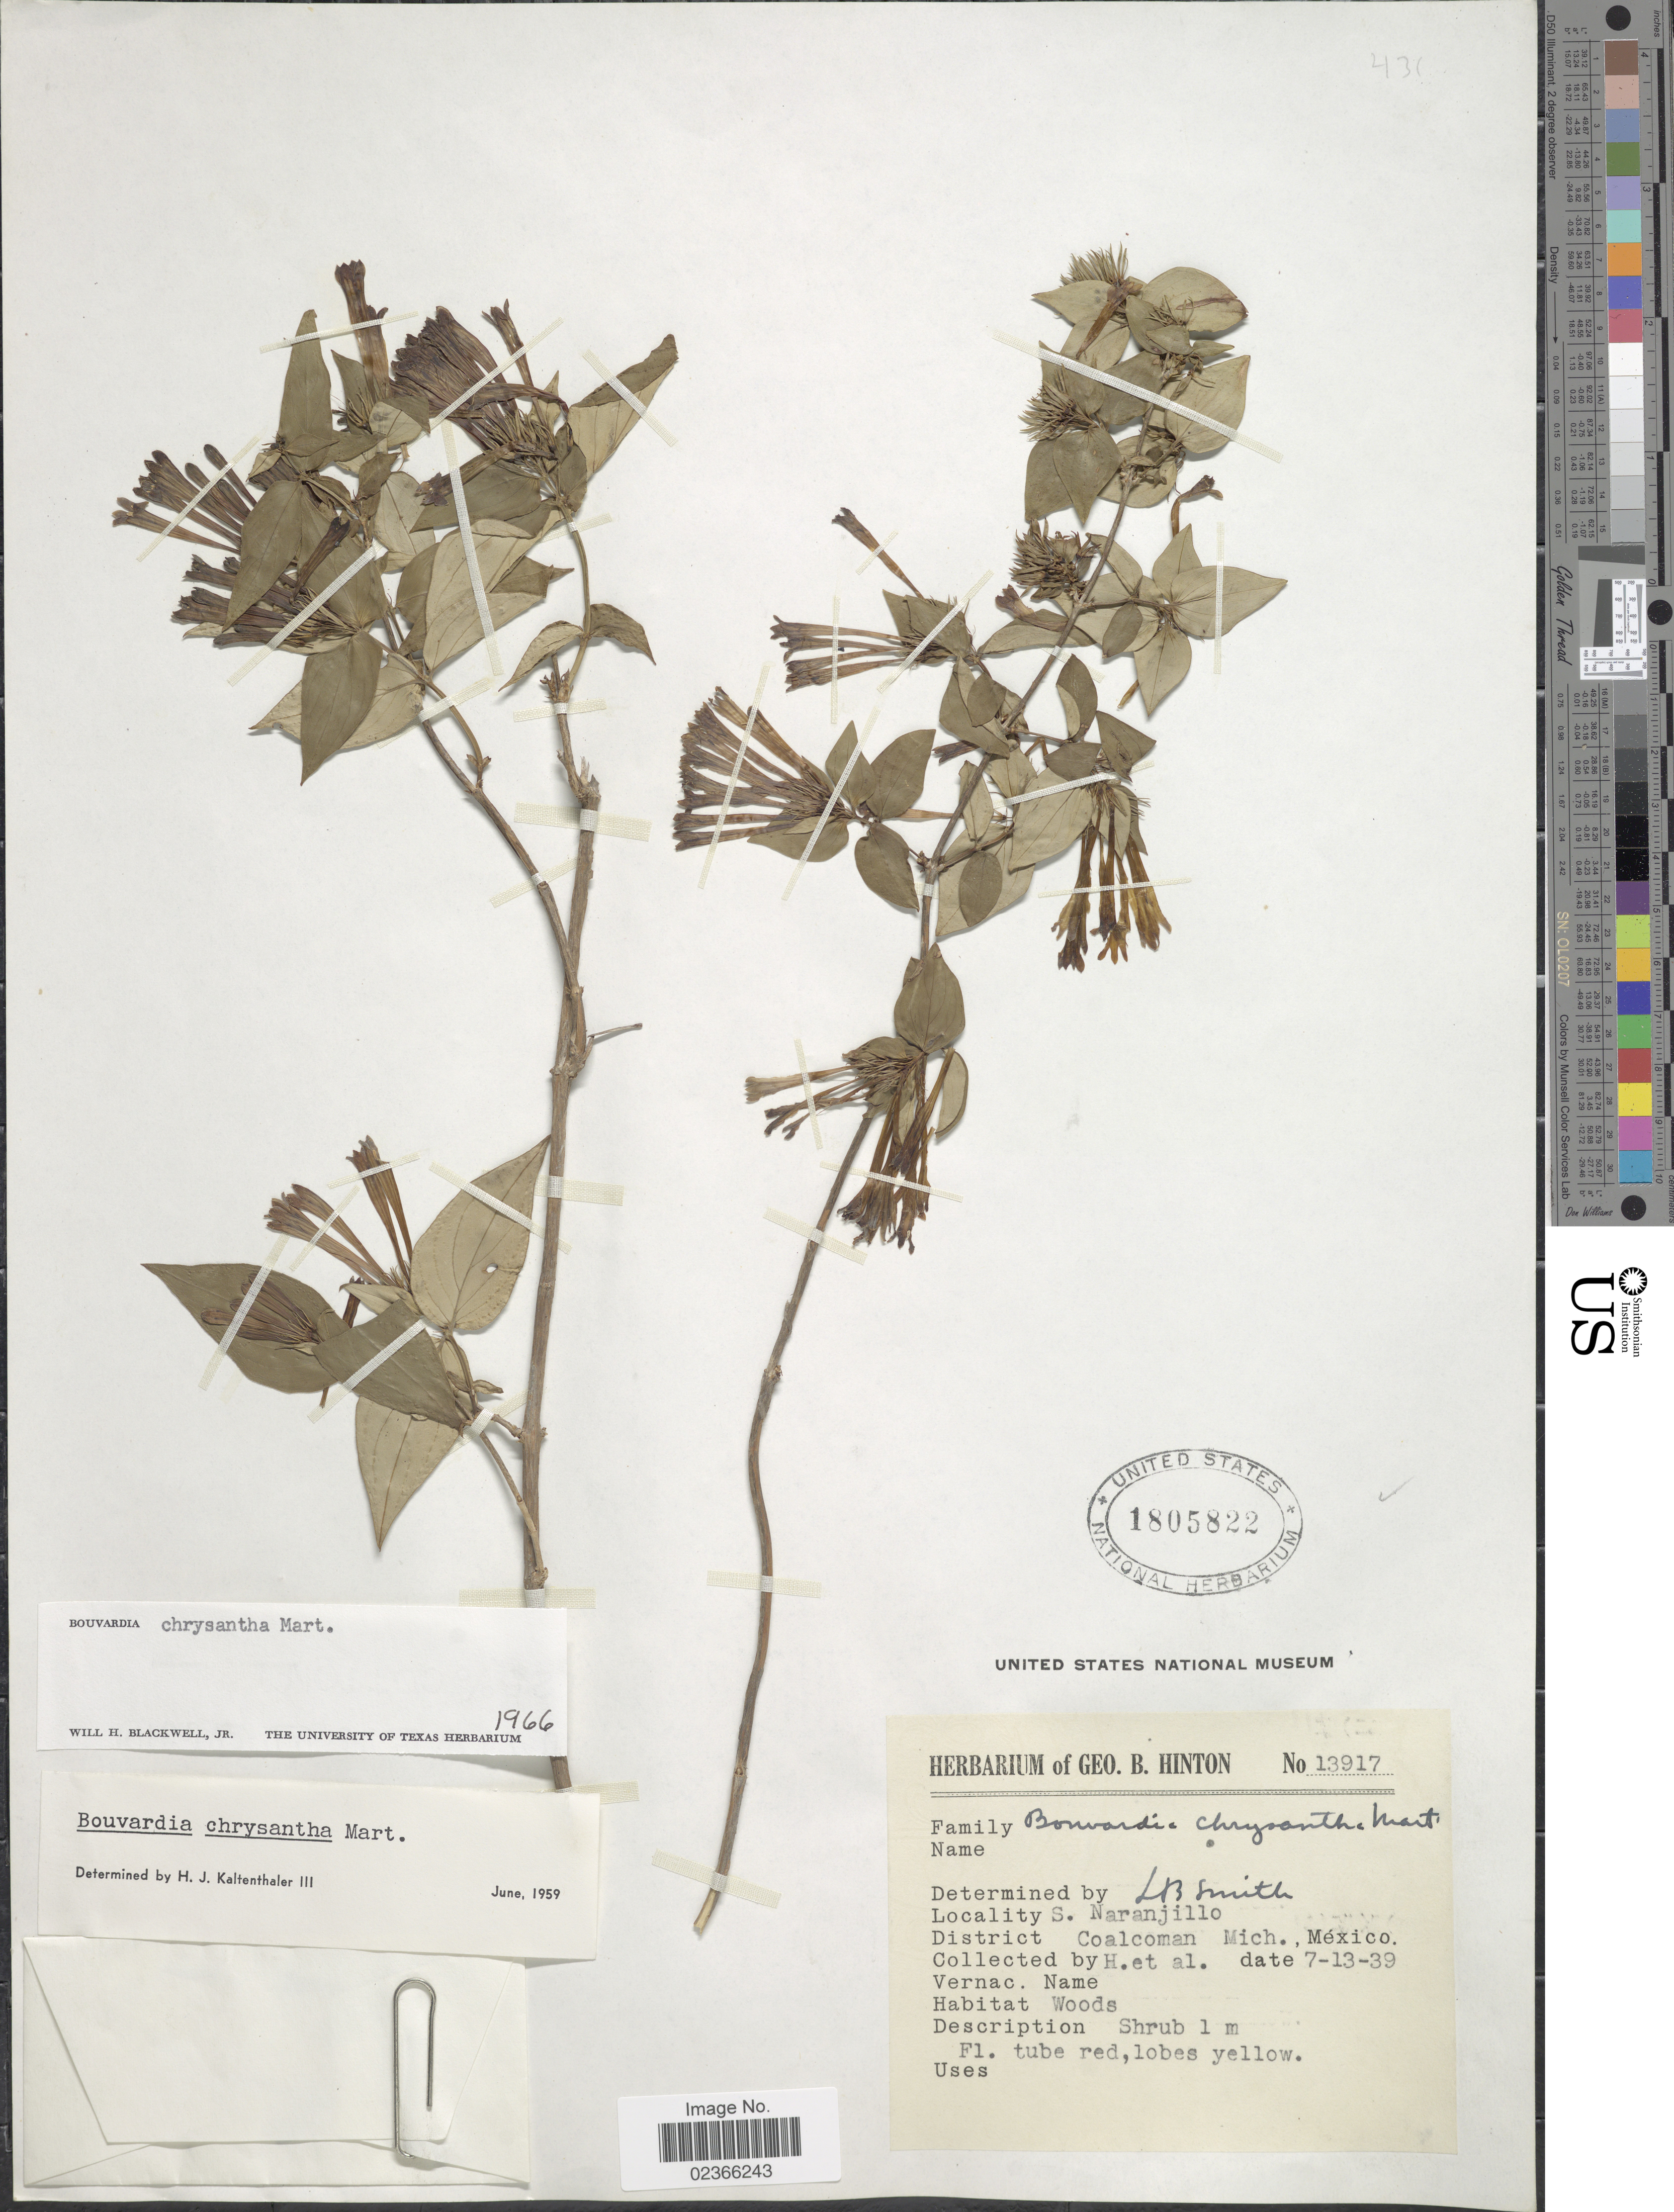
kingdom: Plantae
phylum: Tracheophyta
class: Magnoliopsida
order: Gentianales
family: Rubiaceae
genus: Bouvardia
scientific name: Bouvardia chrysantha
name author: Mart.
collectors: G. B. Hinton & et al.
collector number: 13917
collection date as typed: Transcribed d/m/y: 13/7/39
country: Mexico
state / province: Michoacán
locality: S. Naranjillo, Coalcoman, Mich., Mexico.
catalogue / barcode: US 1805822